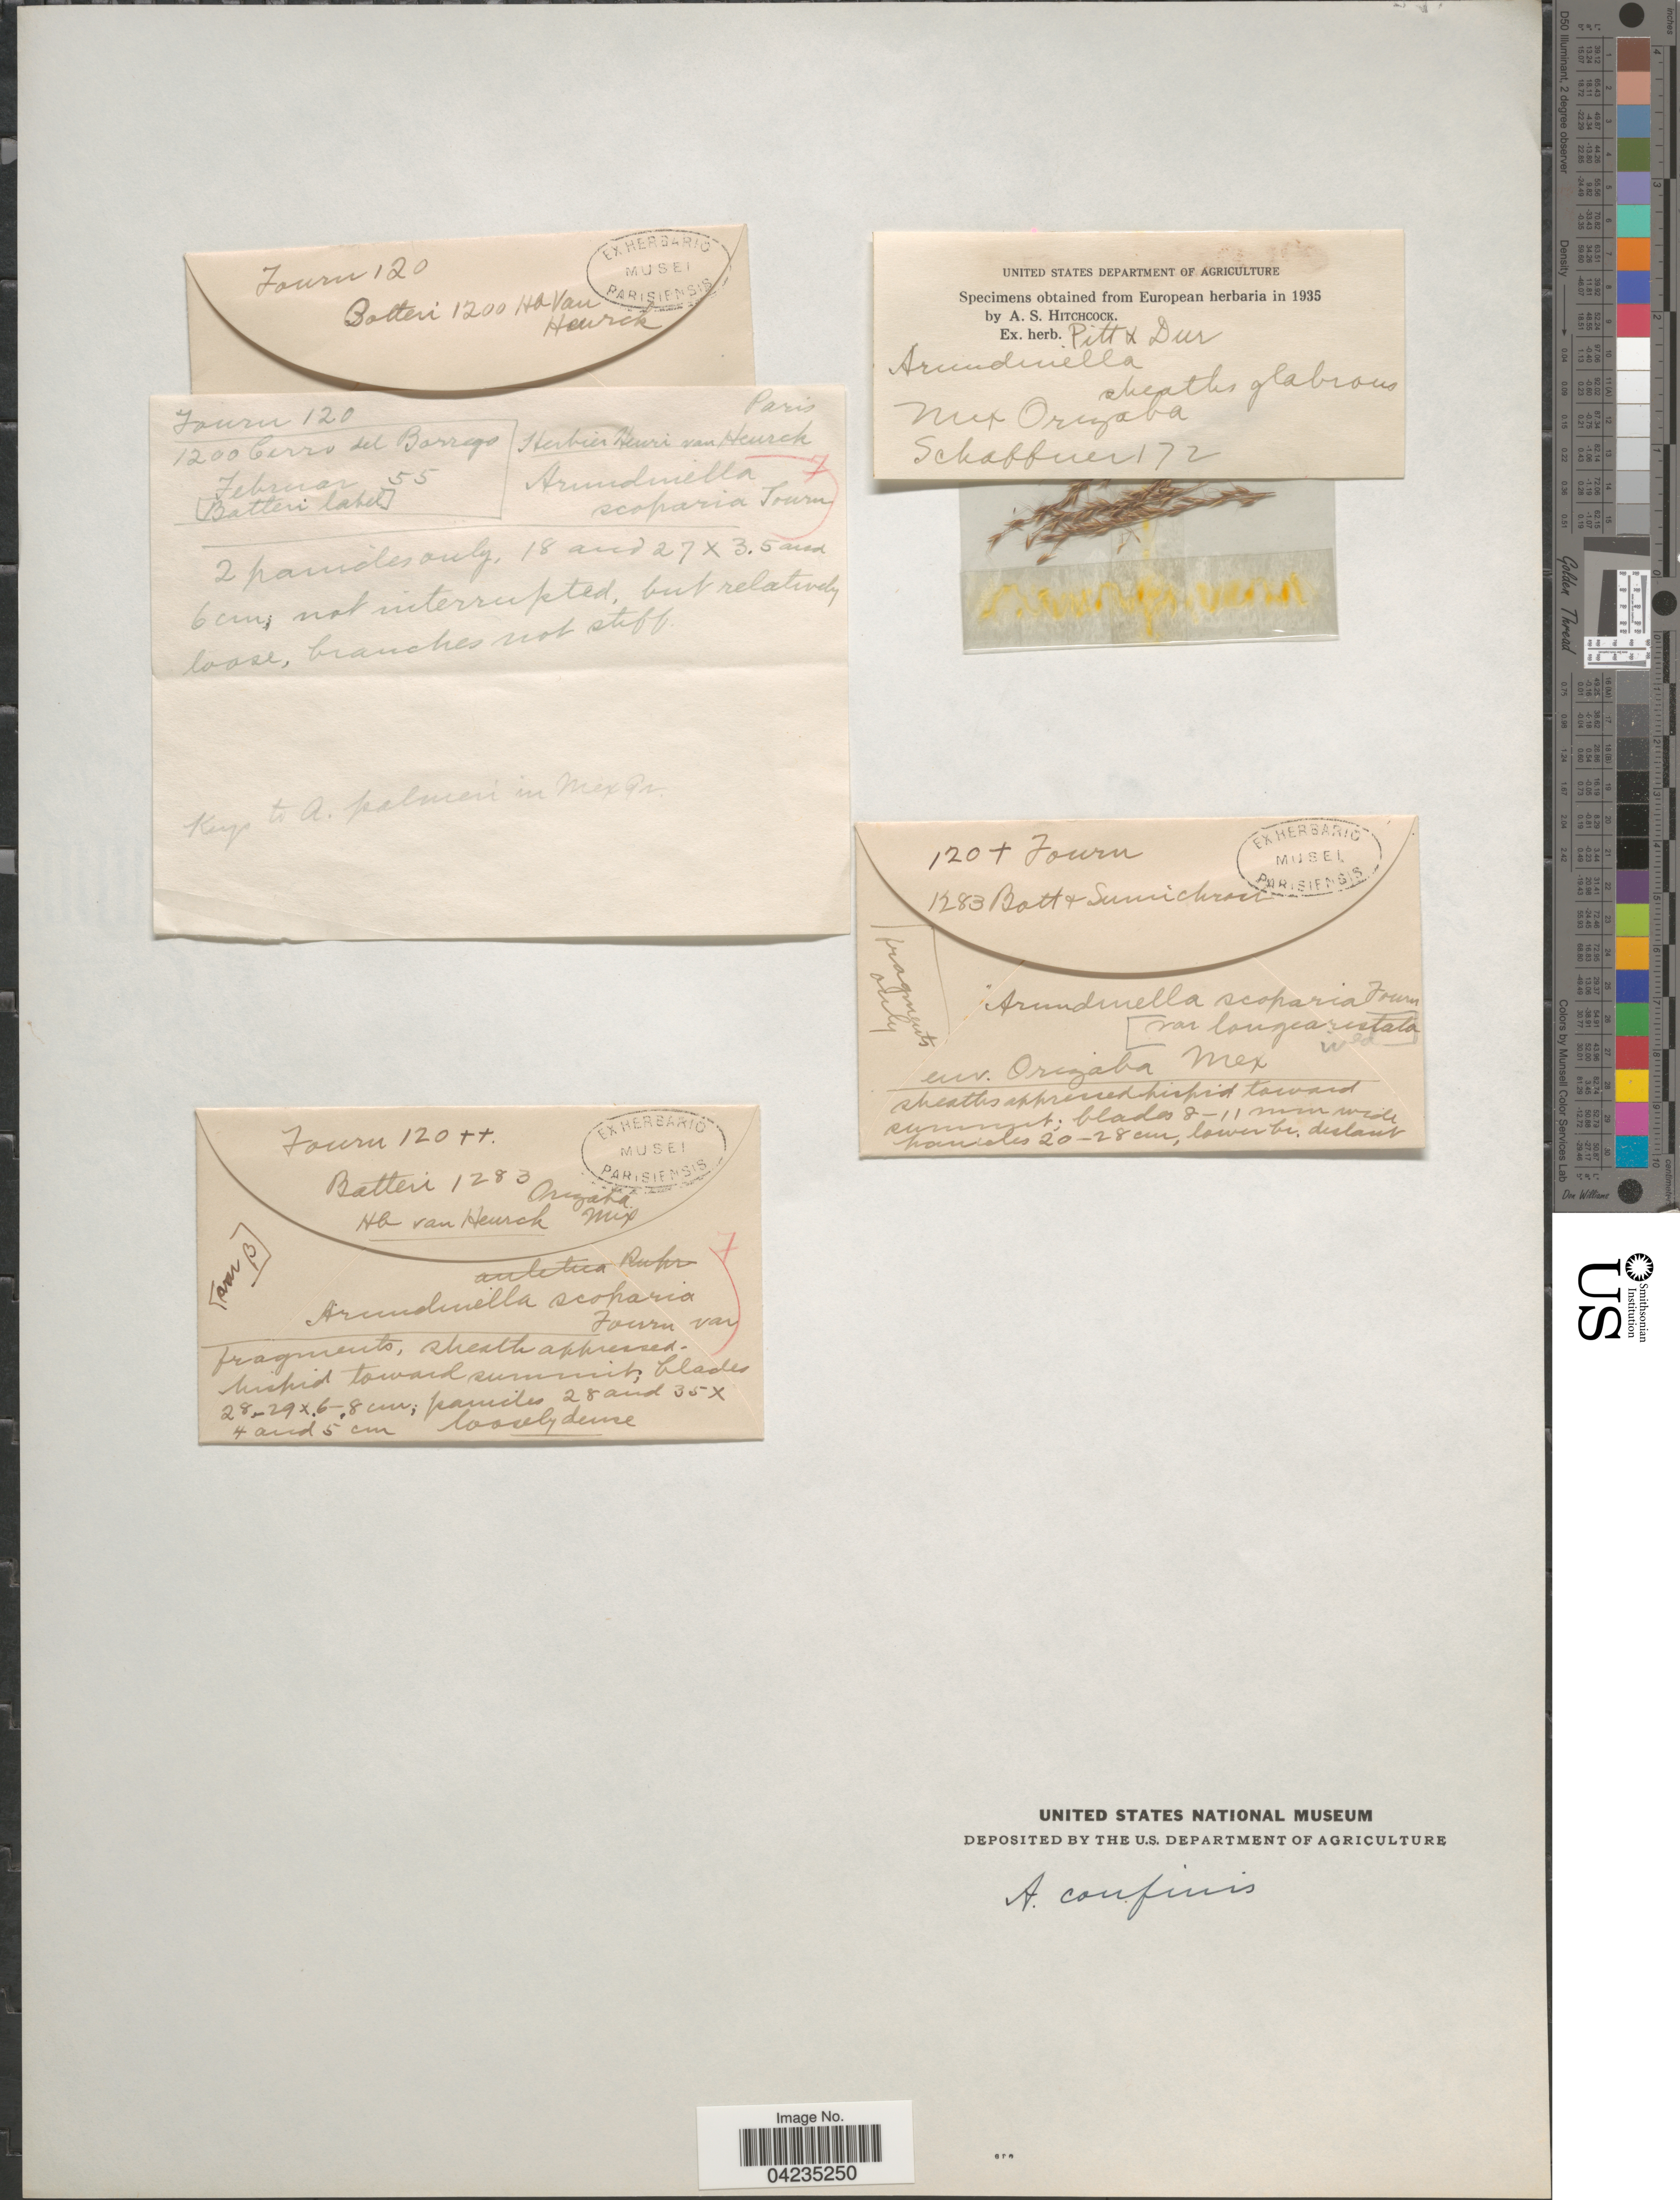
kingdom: Plantae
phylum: Tracheophyta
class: Liliopsida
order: Poales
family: Poaceae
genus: Arundinella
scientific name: Arundinella hispida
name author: (Humb. & Bonpl. ex Willd.) Kuntze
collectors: -. Botteri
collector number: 1200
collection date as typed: Transcribed d/m/y: /2/55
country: Mexico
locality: Cerro del Borrego.